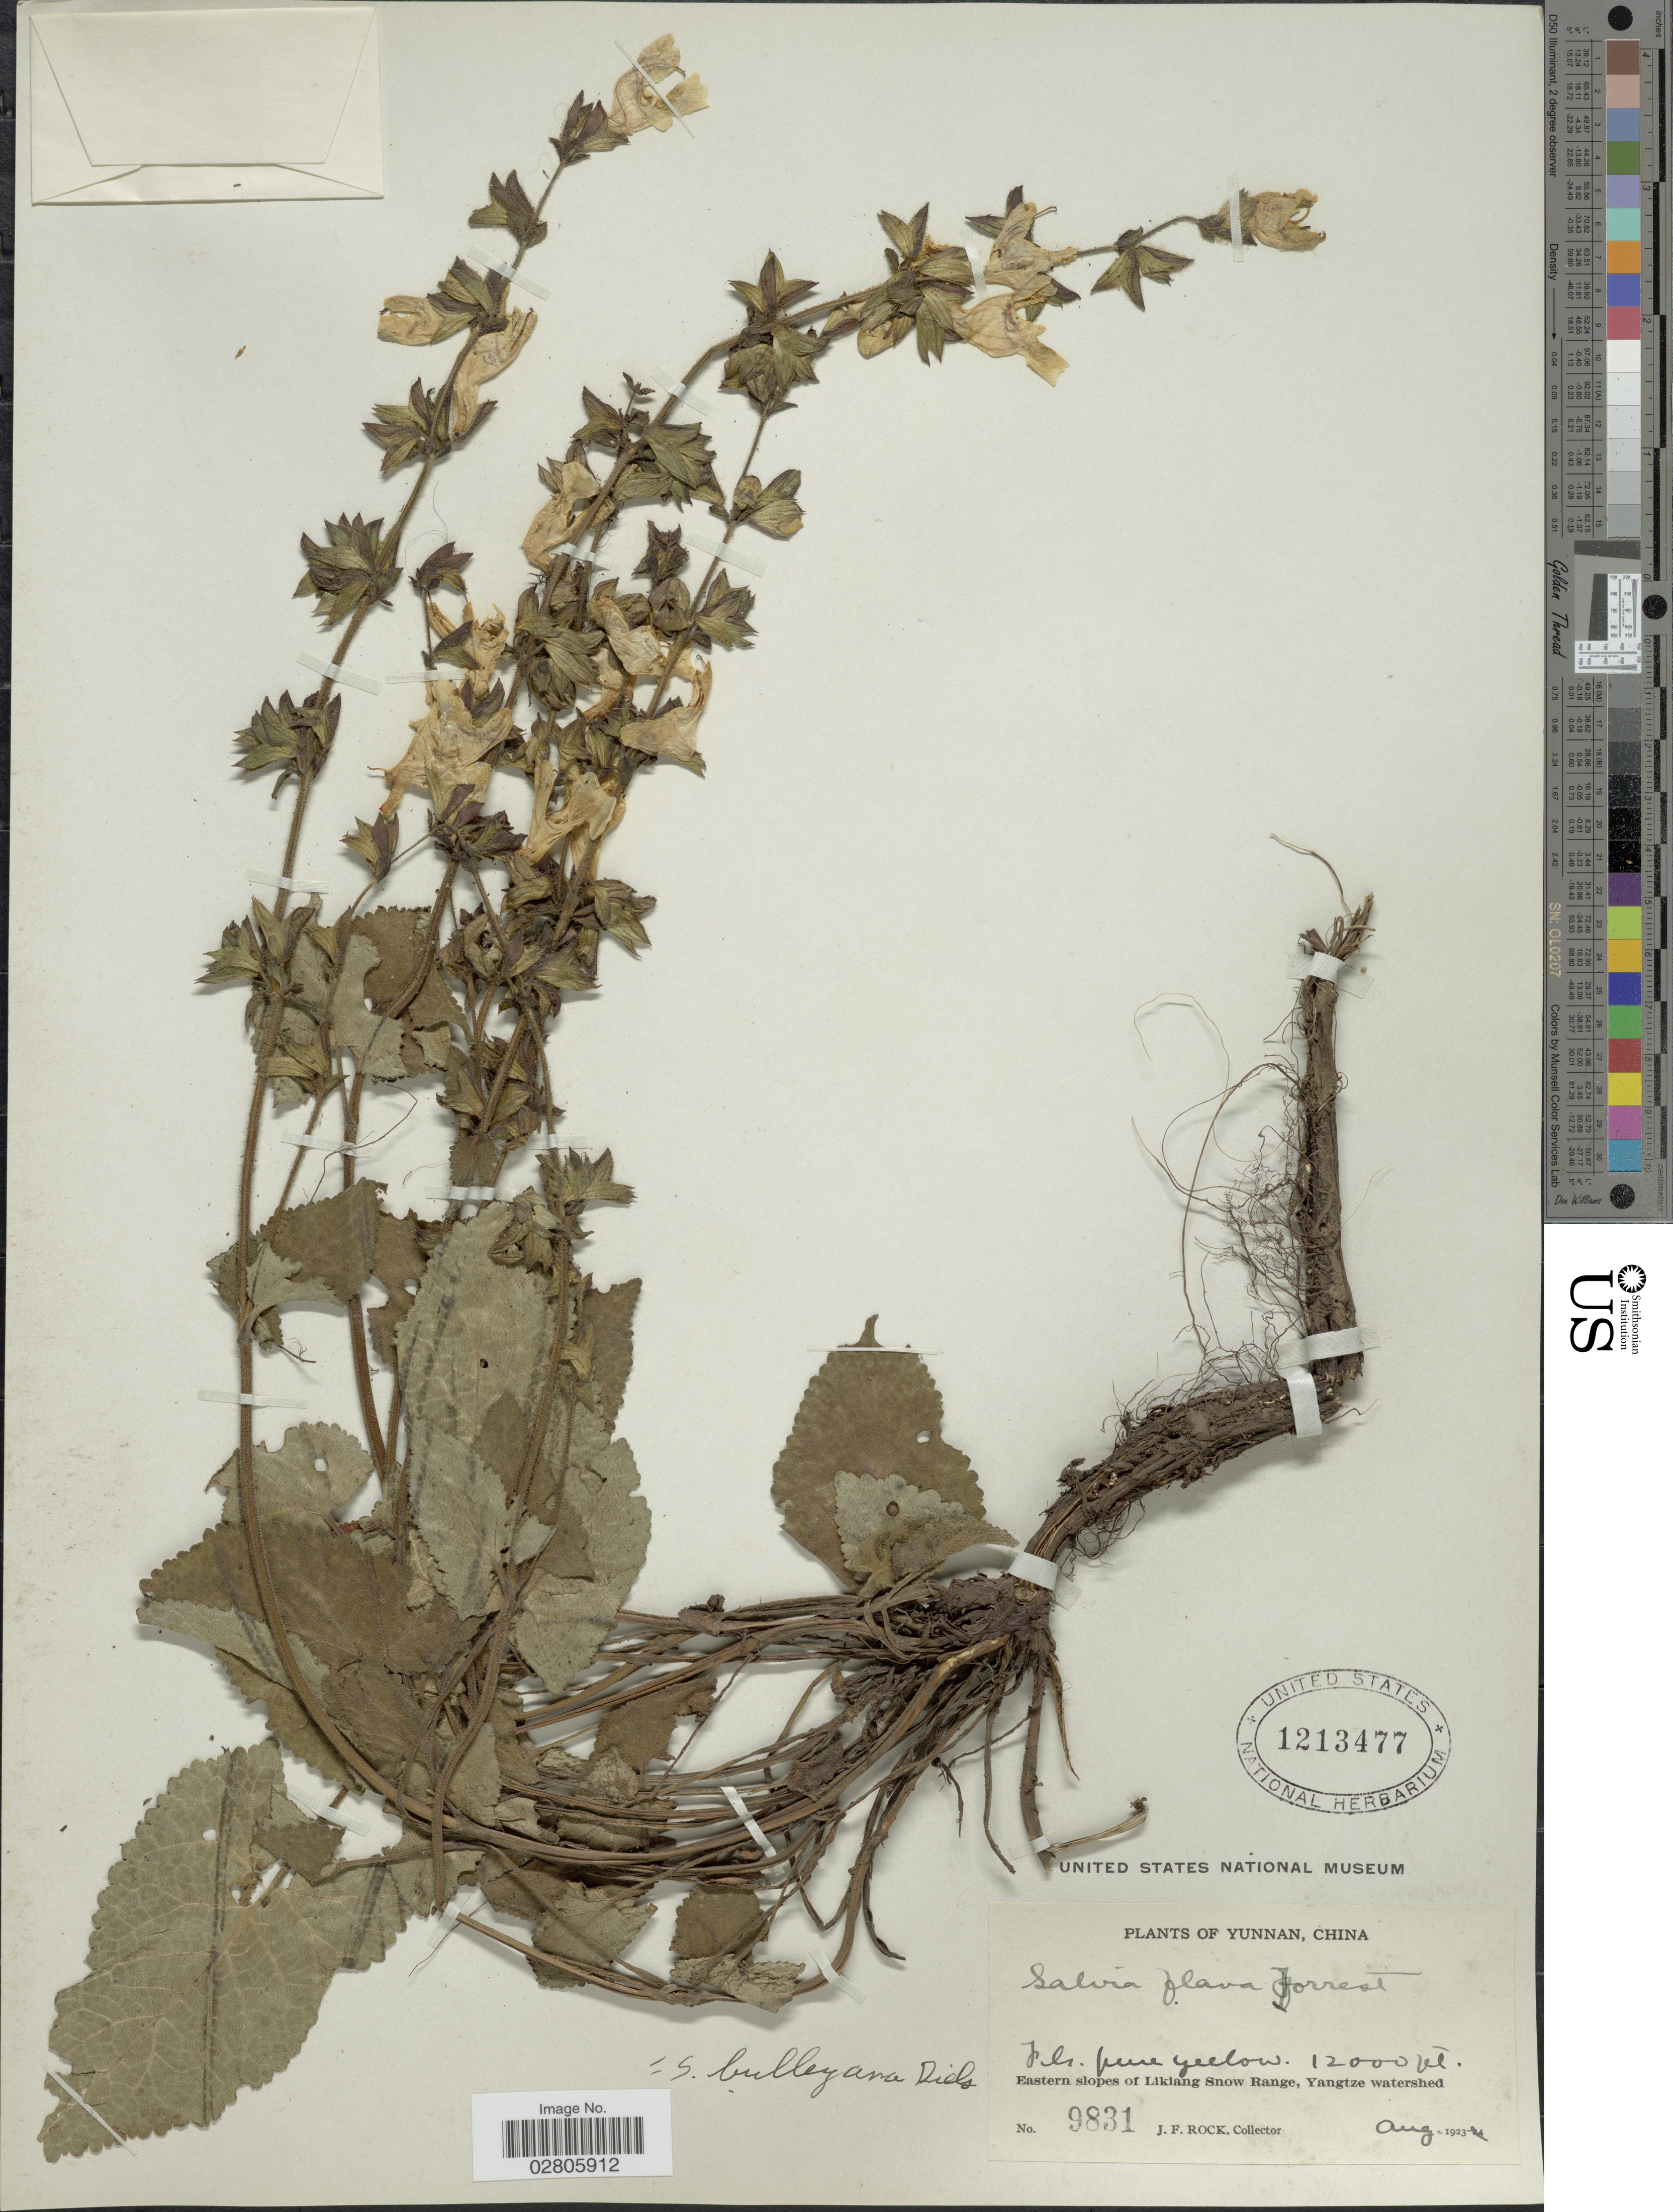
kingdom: Plantae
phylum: Tracheophyta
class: Magnoliopsida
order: Lamiales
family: Lamiaceae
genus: Salvia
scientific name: Salvia bulleyana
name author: Diels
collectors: J. Rock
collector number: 9831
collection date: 1923-08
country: China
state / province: Yunnan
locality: Eastern slopes of Likiang Snow Range, Yangtze watershed.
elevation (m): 3658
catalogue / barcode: US 1213477